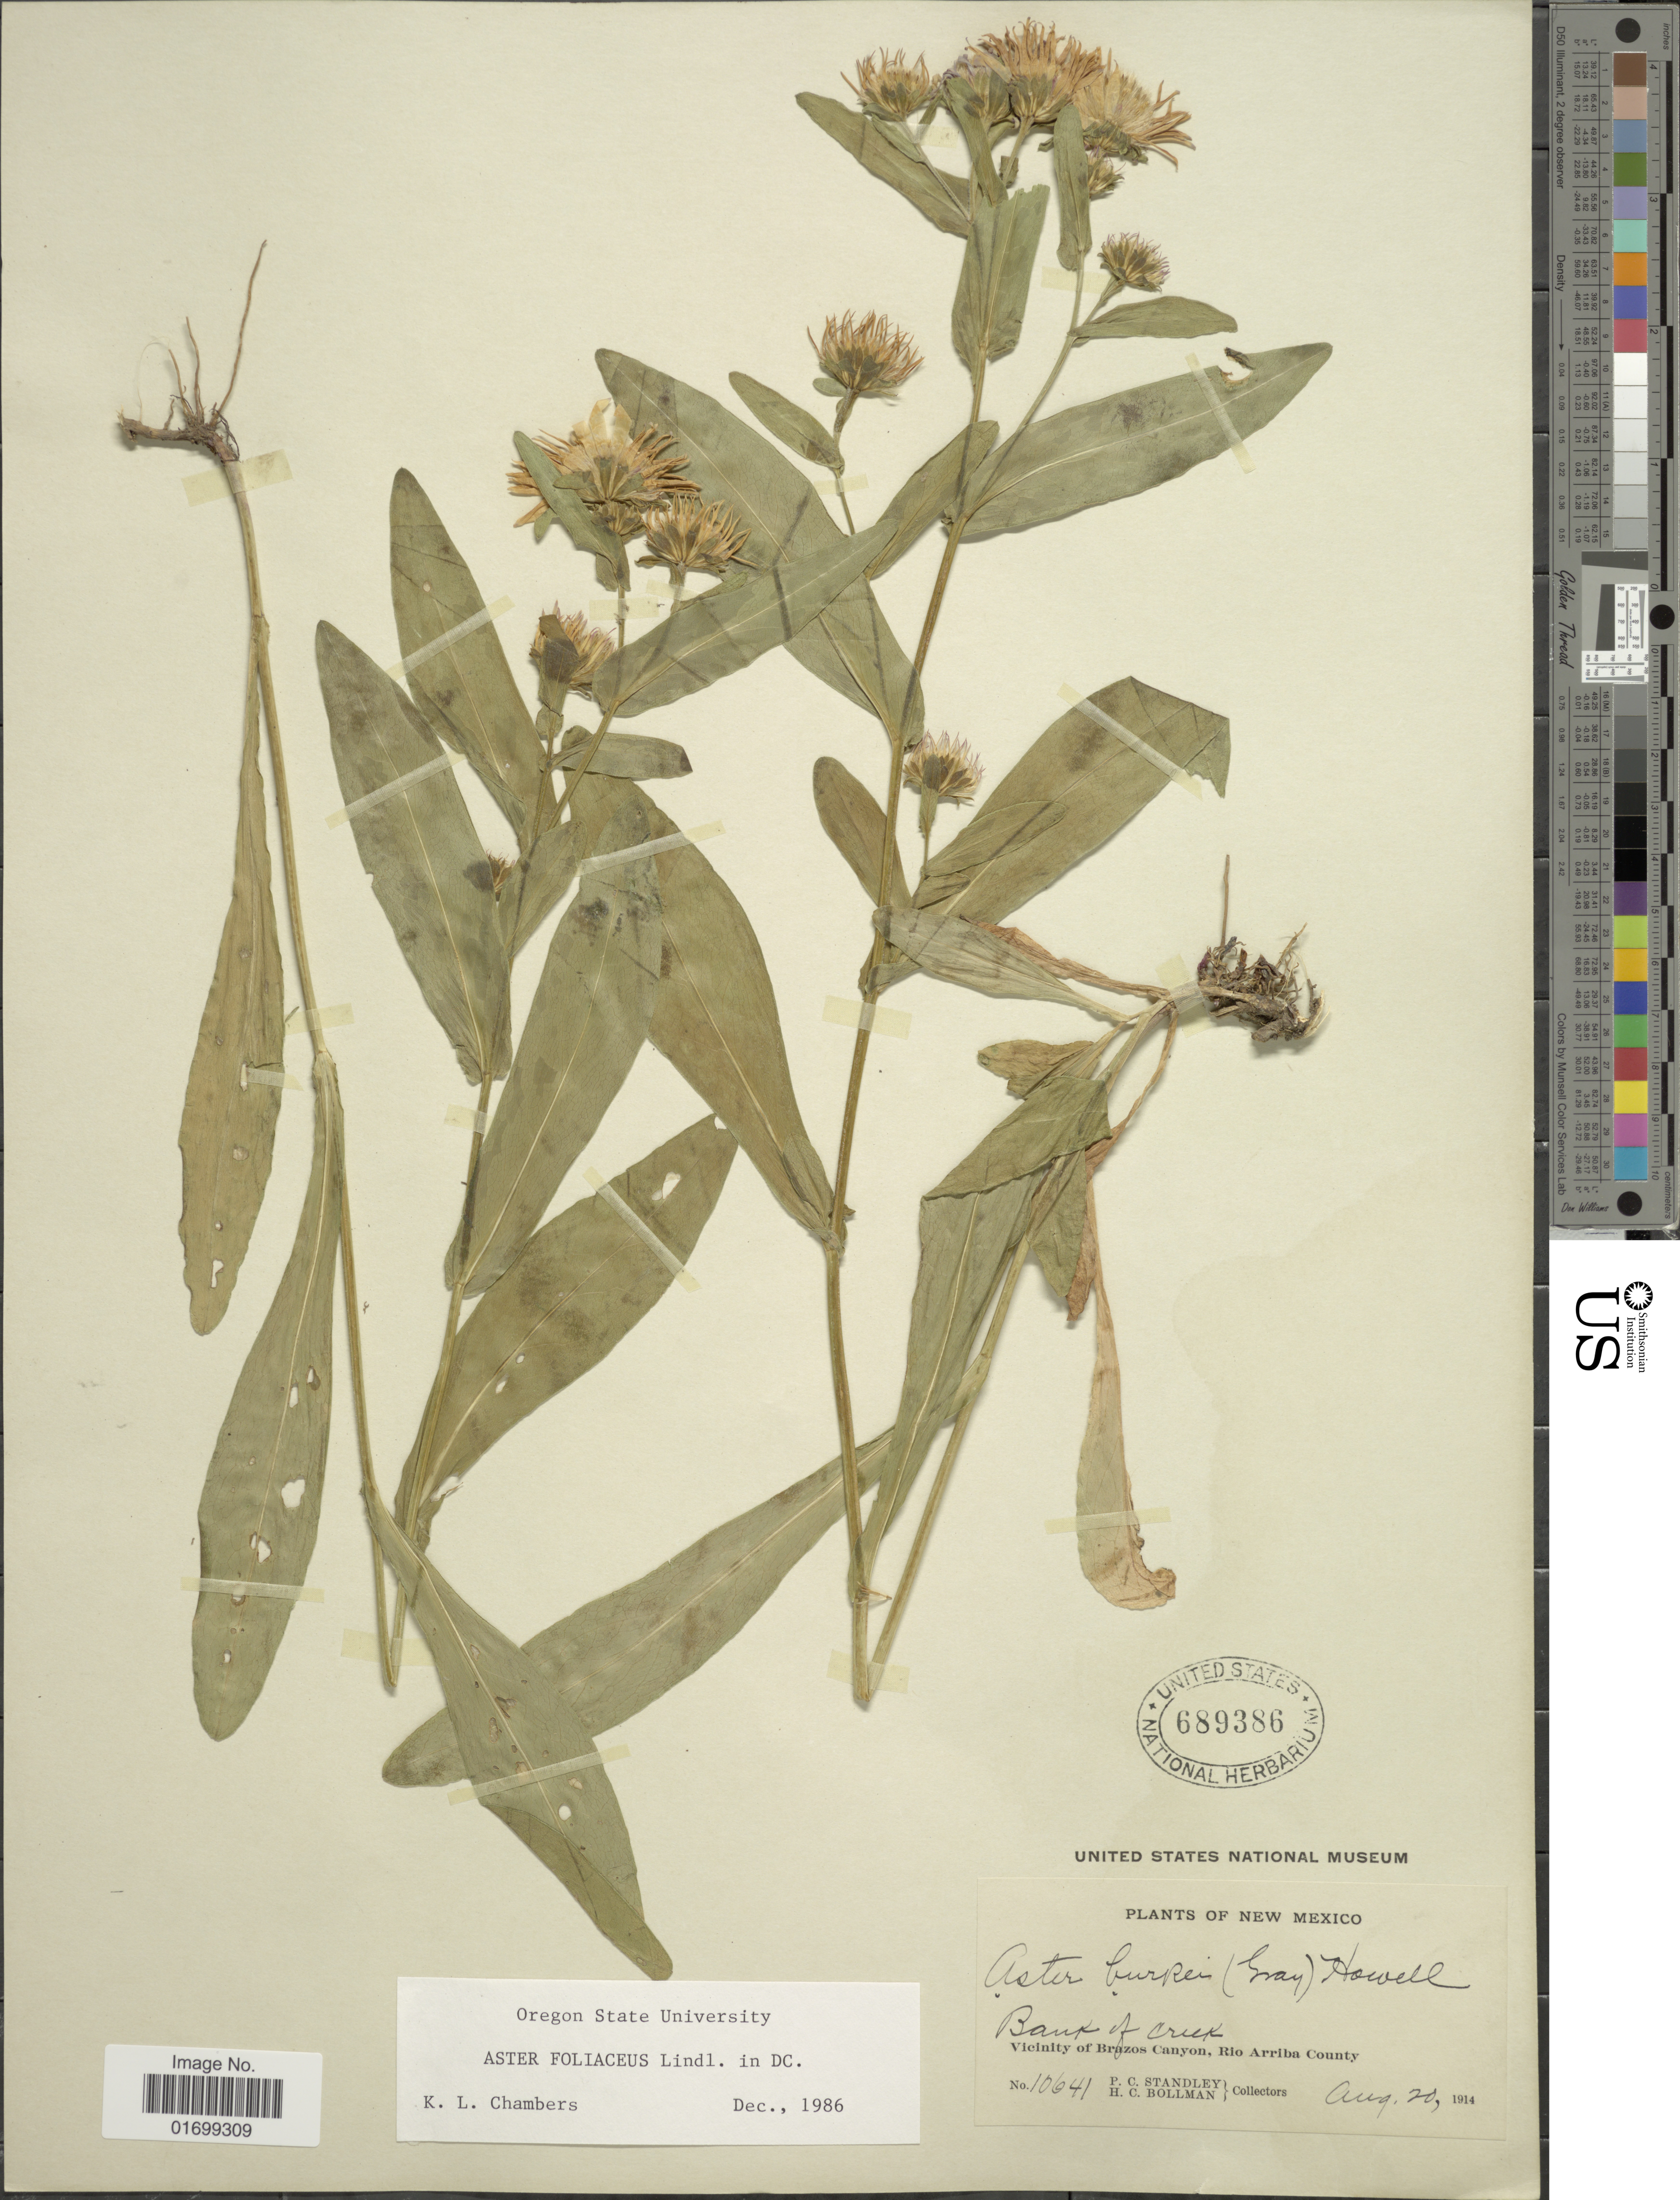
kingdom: Plantae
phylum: Tracheophyta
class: Magnoliopsida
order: Asterales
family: Asteraceae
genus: Symphyotrichum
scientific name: Symphyotrichum foliaceum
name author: (Lindl. ex DC.) G.L. Nesom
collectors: P. Standely & H. C. Bollman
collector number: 10641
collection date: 1914-08-20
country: United States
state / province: New Mexico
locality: Bank of Creek, vicinity of Brazos Canyon, Rio Arriba County.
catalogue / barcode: US 689386